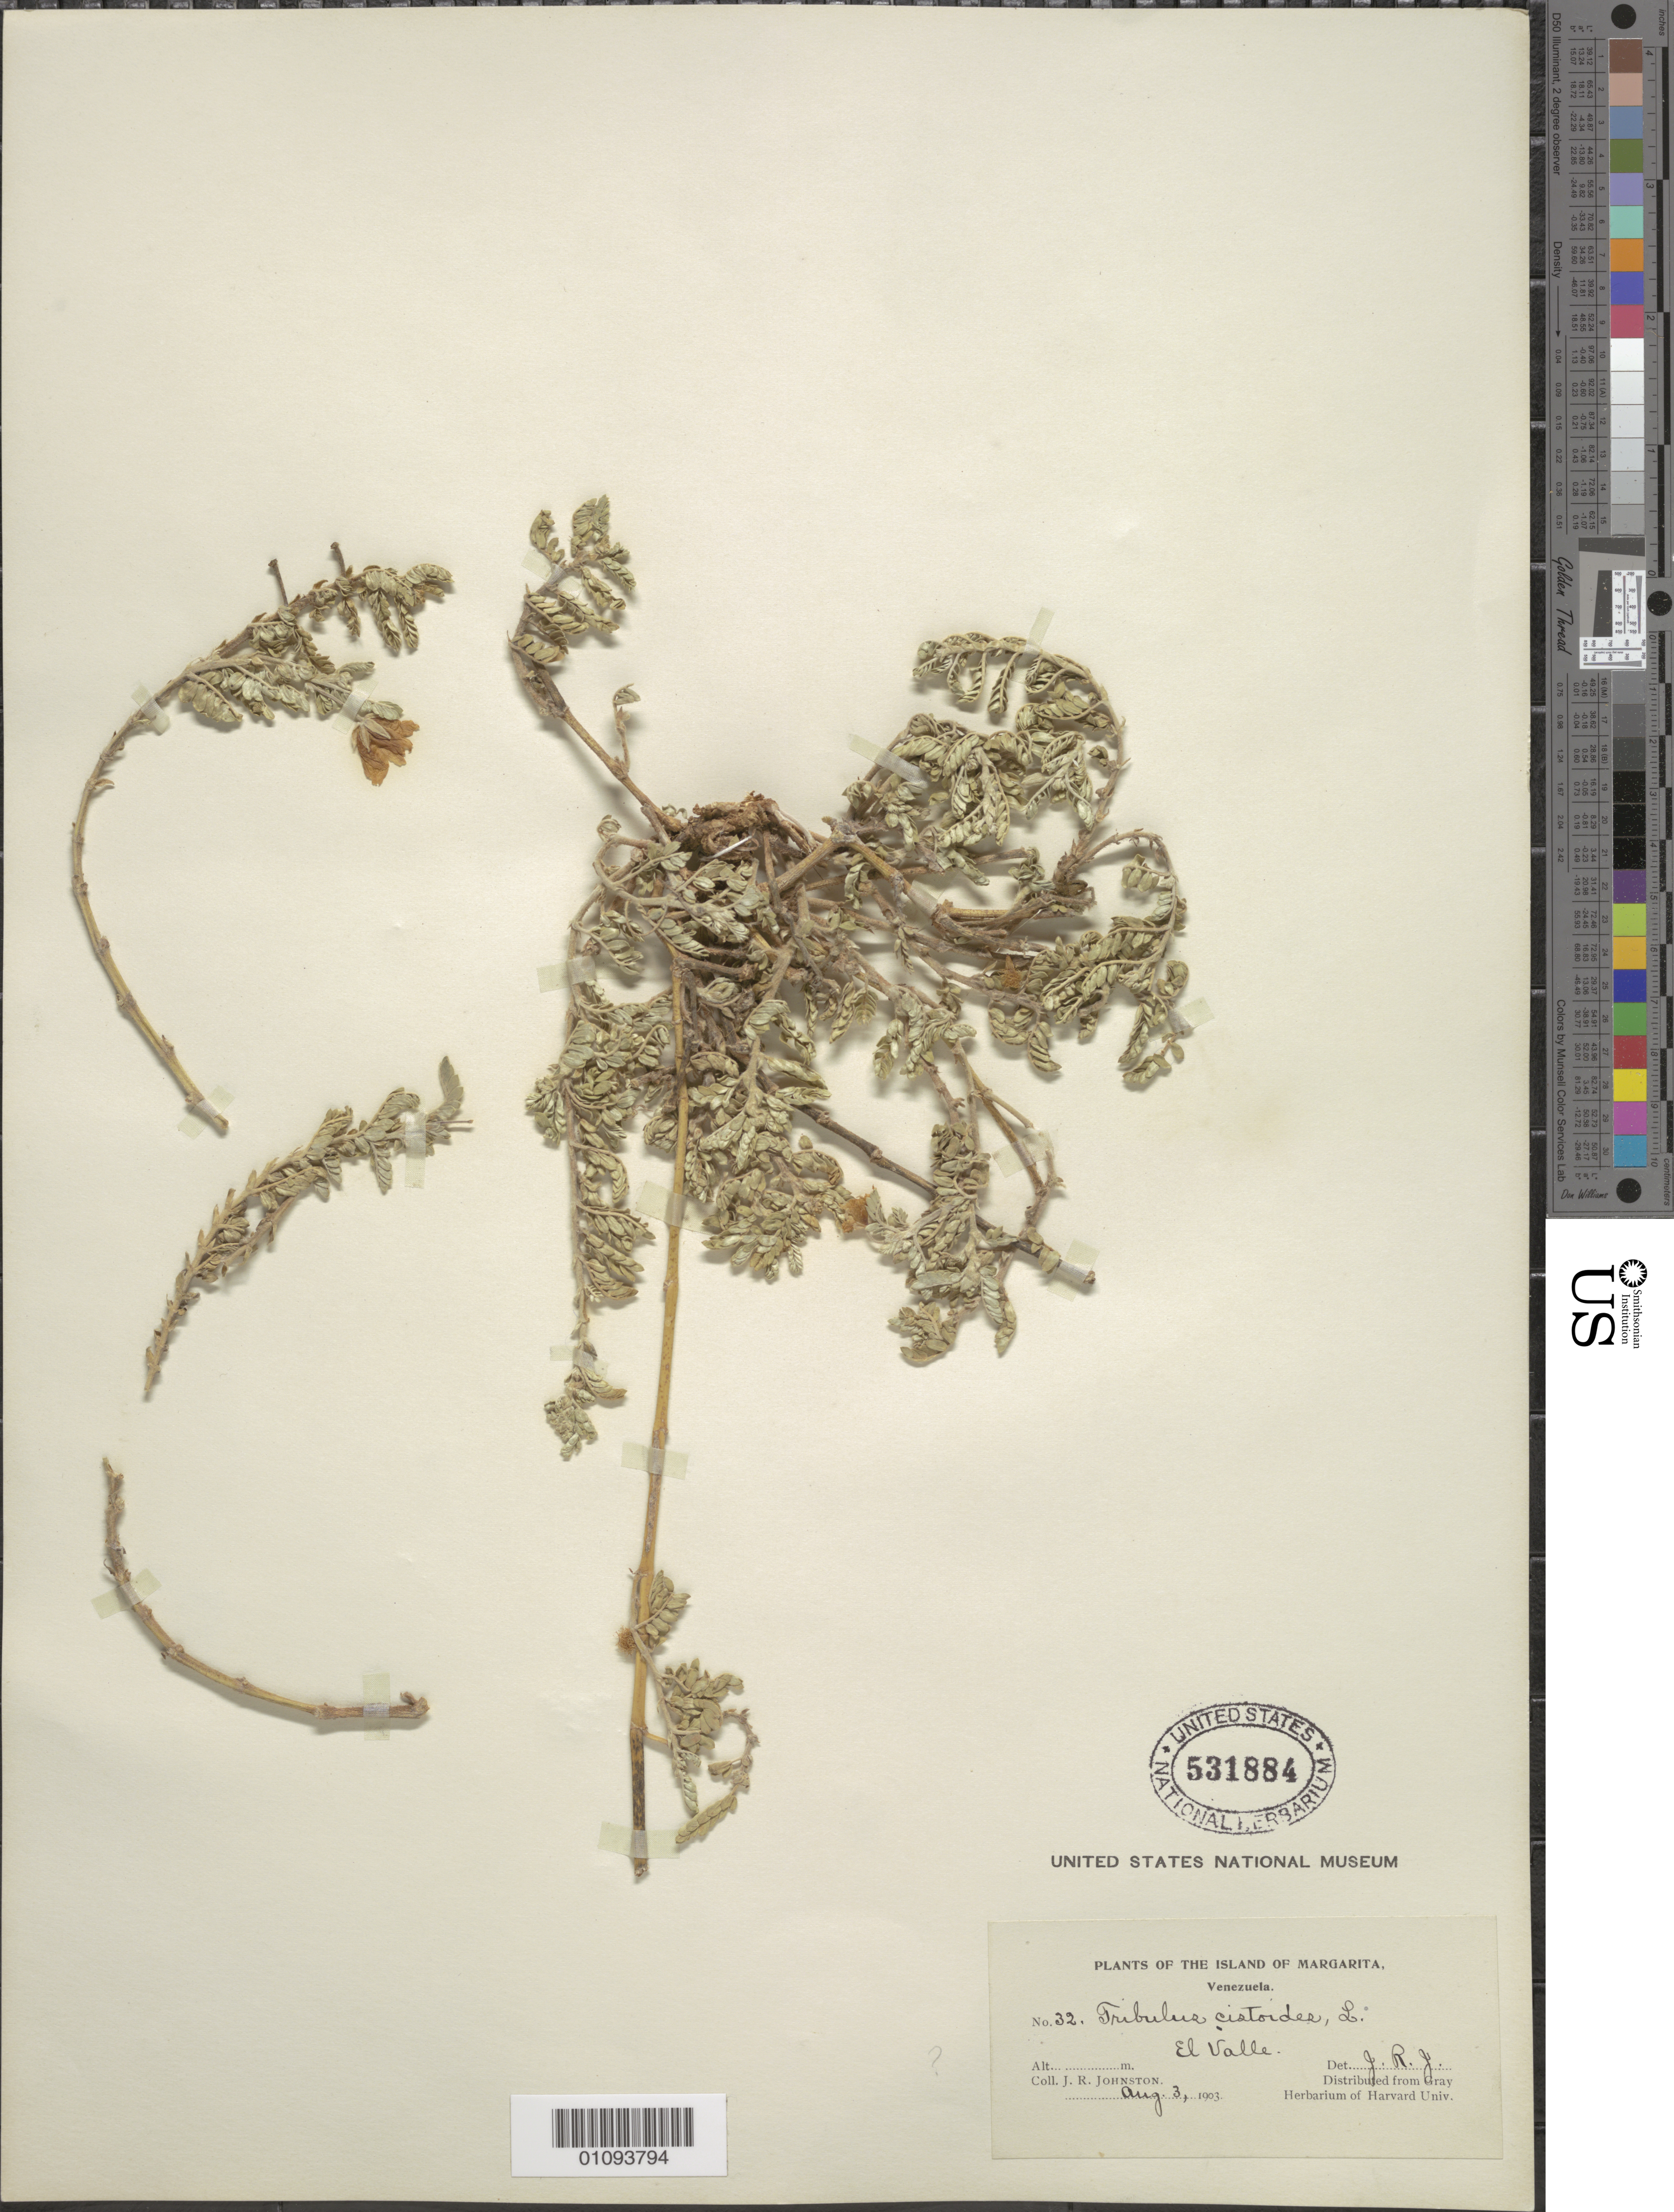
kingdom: Plantae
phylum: Tracheophyta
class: Magnoliopsida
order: Zygophyllales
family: Zygophyllaceae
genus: Tribulus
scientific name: Tribulus cistoides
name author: L.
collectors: J. Johnston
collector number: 32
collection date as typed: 03 Aug 1903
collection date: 1903-08-03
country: Venezuela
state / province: Nueva Esparta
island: Margarita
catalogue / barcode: US 531884